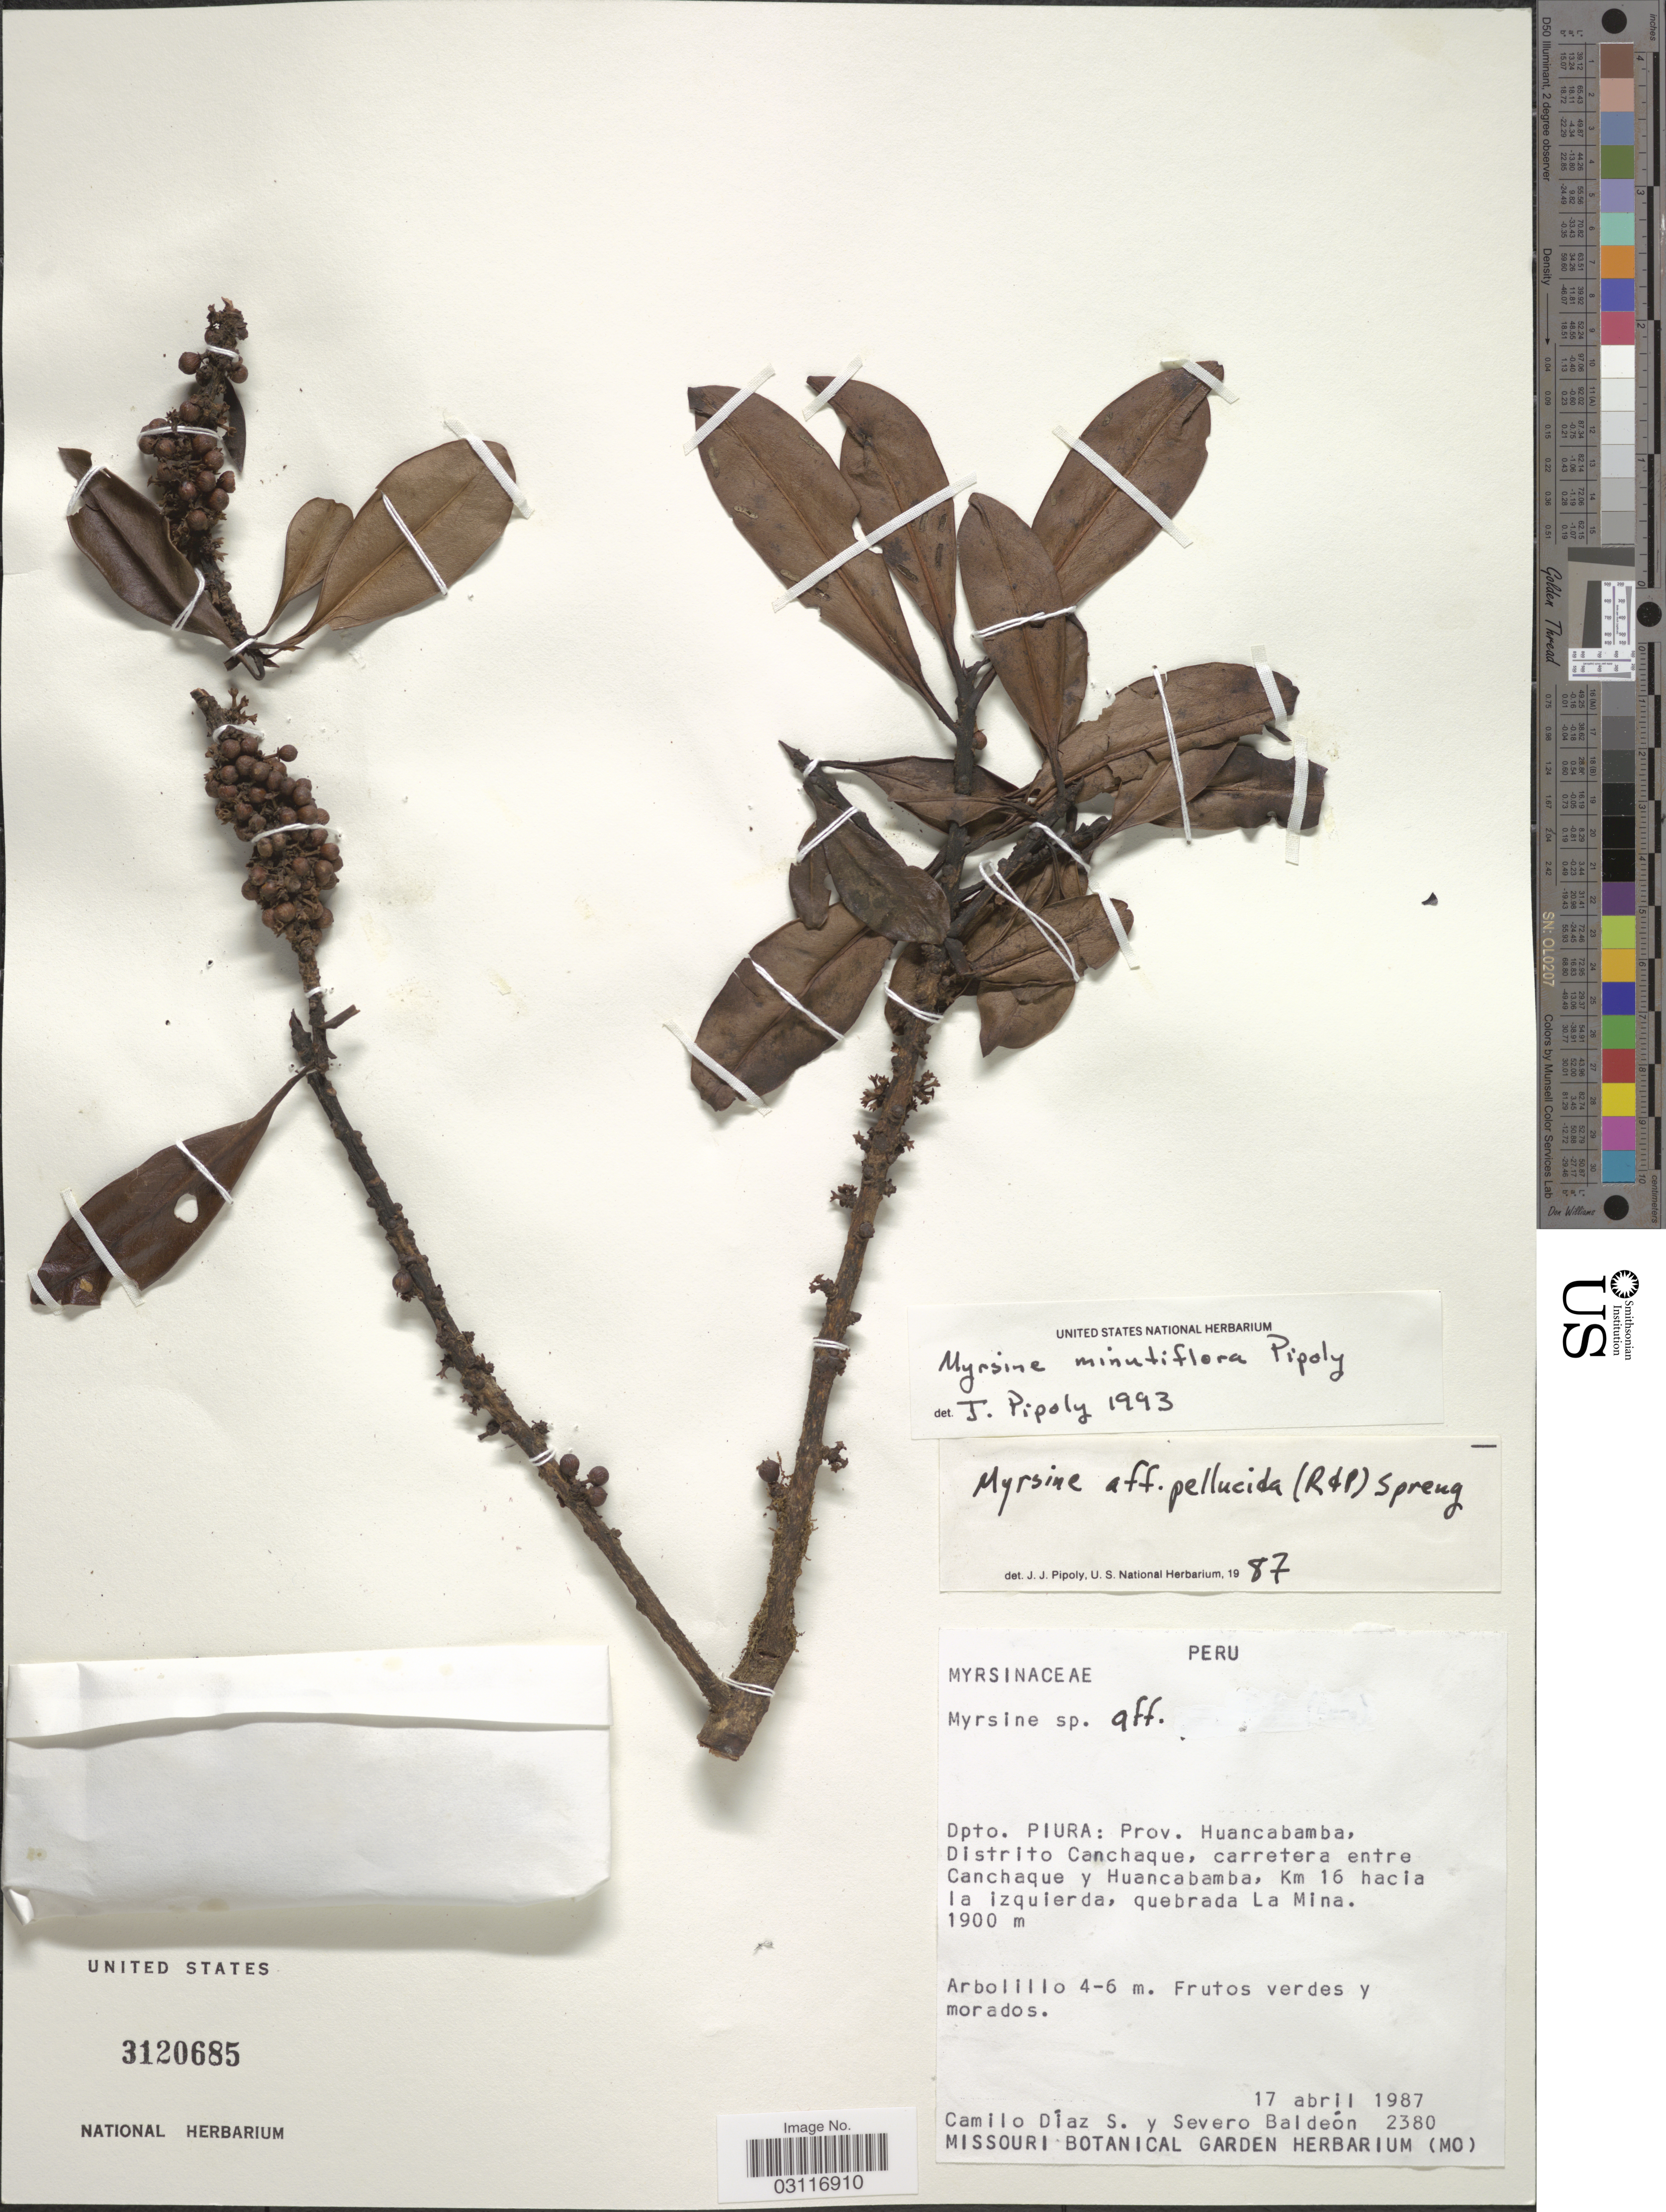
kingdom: Plantae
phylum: Tracheophyta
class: Magnoliopsida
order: Ericales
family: Primulaceae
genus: Myrsine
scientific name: Myrsine minutiflora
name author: Pipoly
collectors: C. Díaz S. & S. Baldeón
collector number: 2380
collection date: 1987-04-17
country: Peru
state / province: Piura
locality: Dpto. Piura: Prov. Huancabamba, Distrito Canchaque, carretera entre Canchaque y Huancabamba, Km 16 hacia la izquierda, quebrada La Mina.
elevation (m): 1900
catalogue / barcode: US 3120685